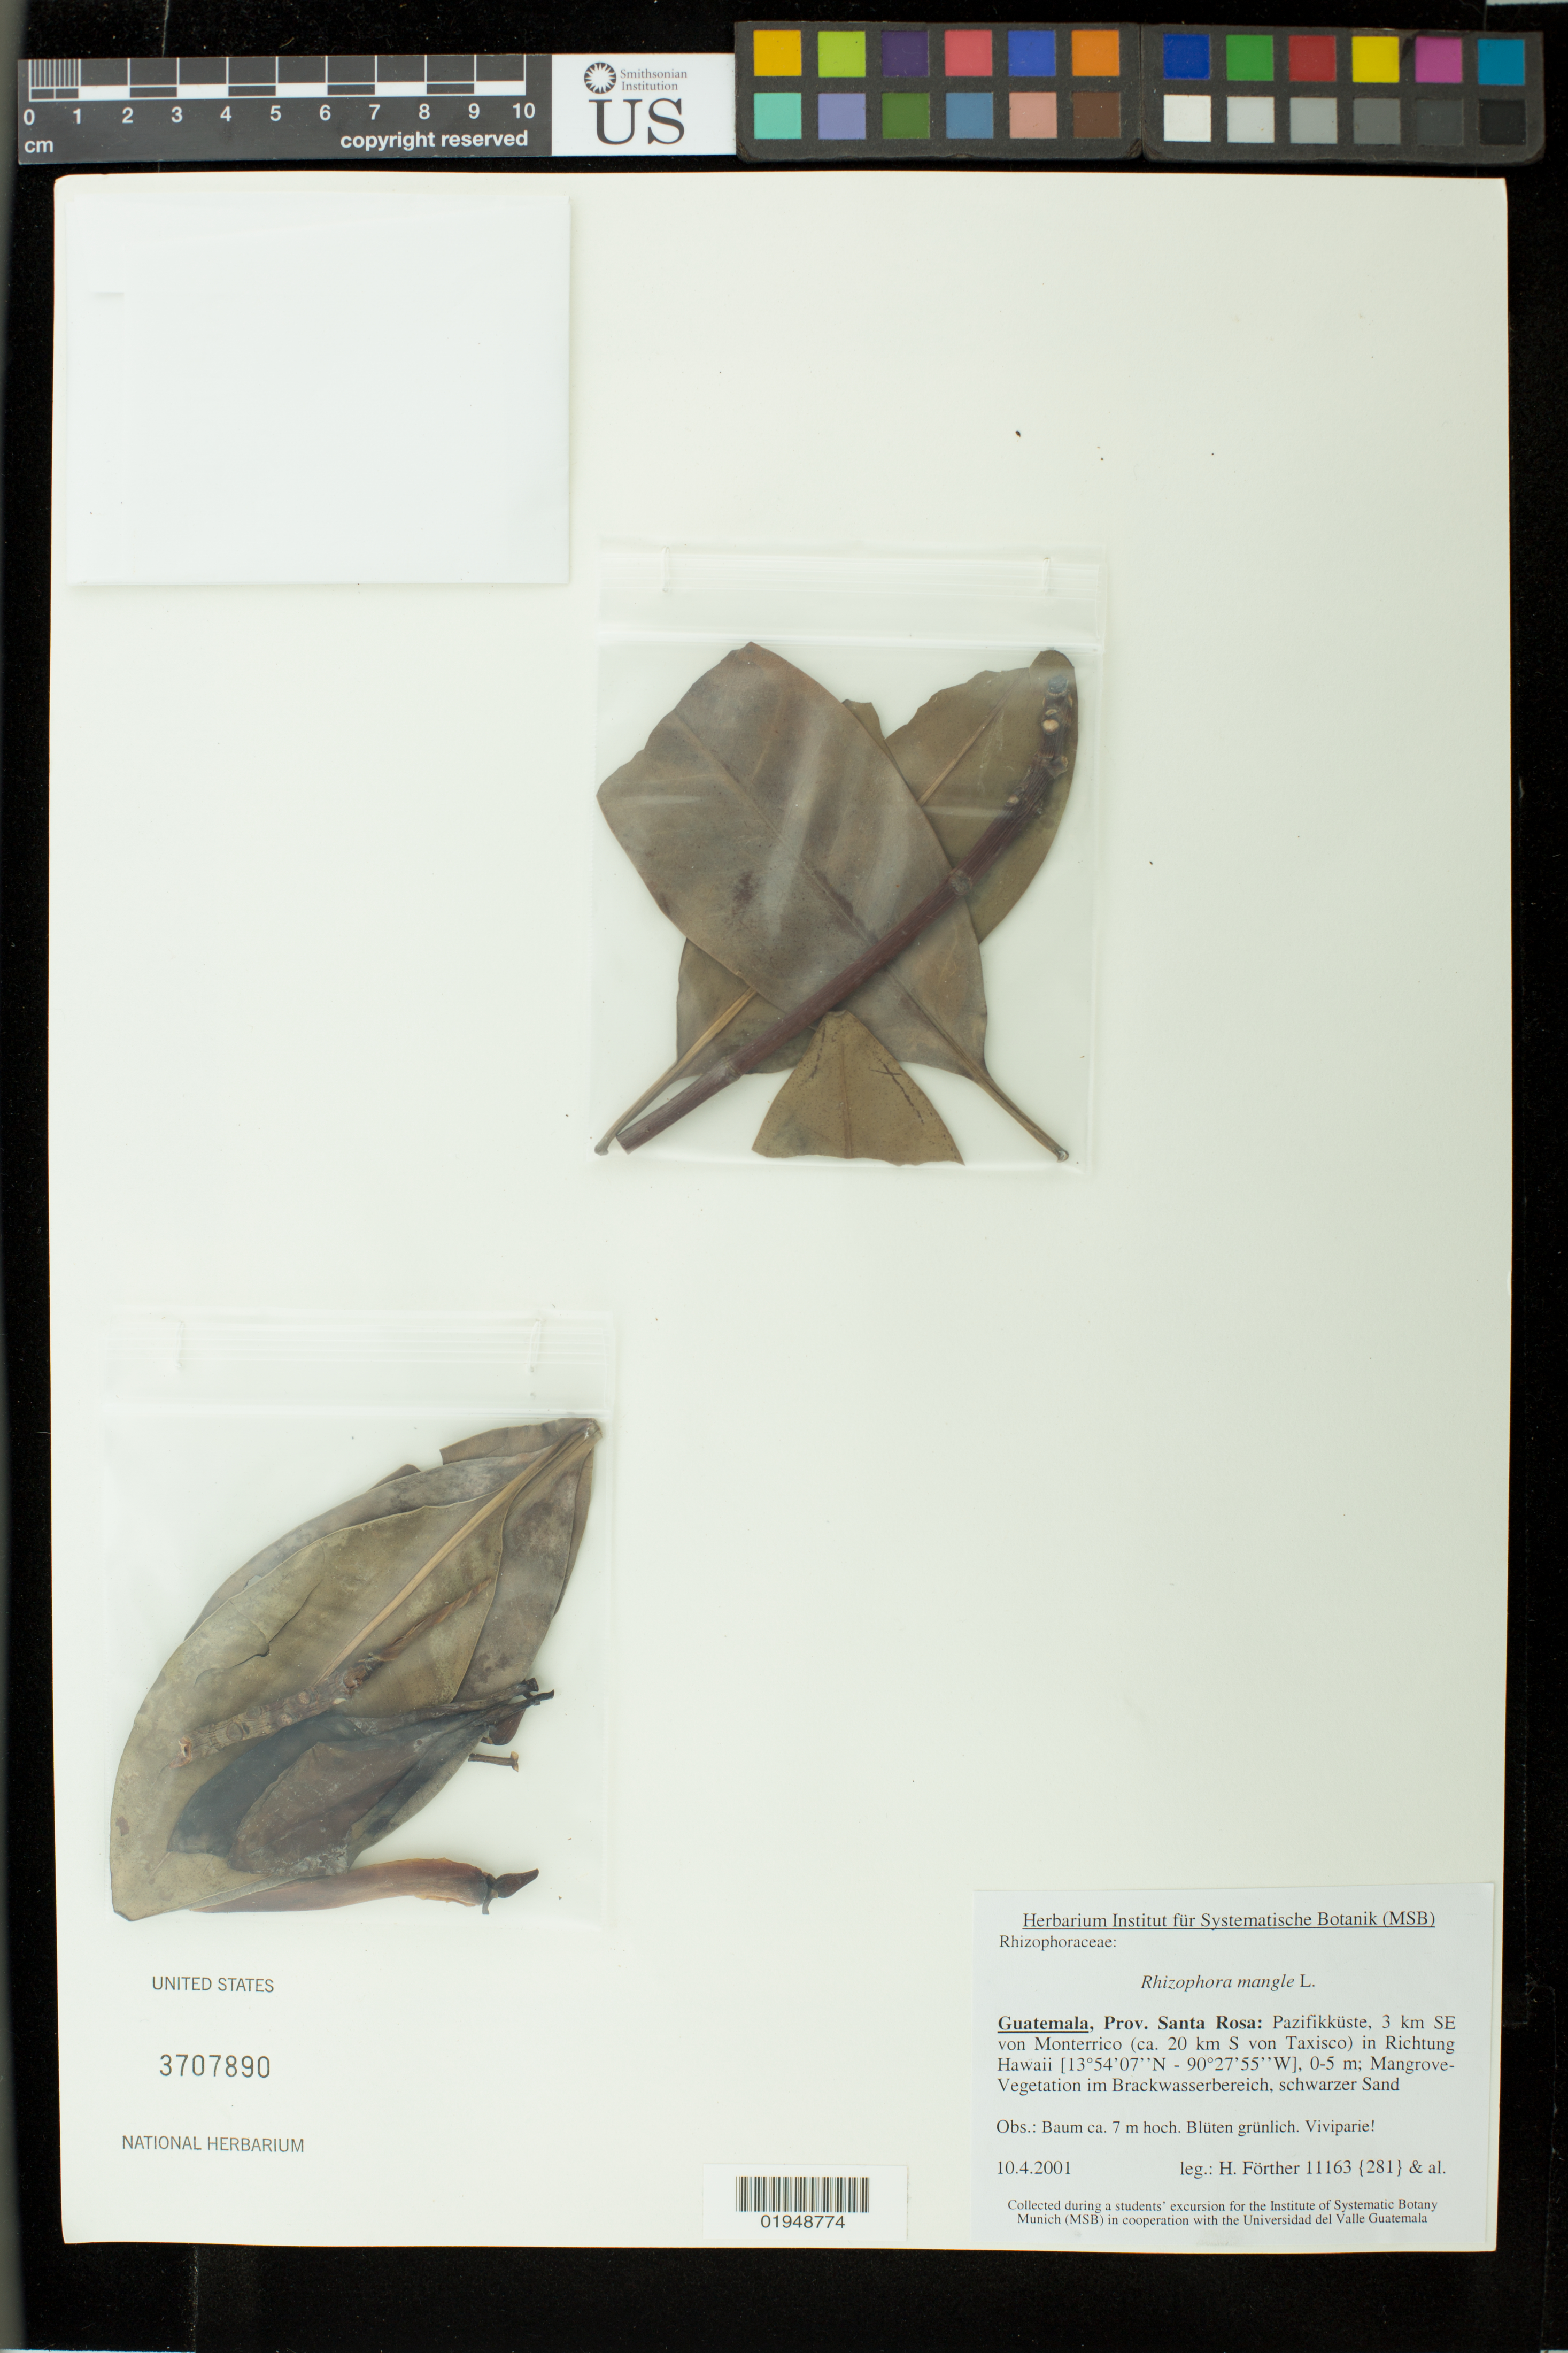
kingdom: Plantae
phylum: Tracheophyta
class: Magnoliopsida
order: Malpighiales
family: Rhizophoraceae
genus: Rhizophora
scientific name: Rhizophora mangle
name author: L.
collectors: H. Förther & et al.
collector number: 11163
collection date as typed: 10.4.2001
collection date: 2001-04-10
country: Guatemala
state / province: Santa Rosa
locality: Pazifikküste, 3 km SE Monterrico (ca. 20 km S von Taxisco), in Richtung Hawaii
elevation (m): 0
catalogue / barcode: US 3707890